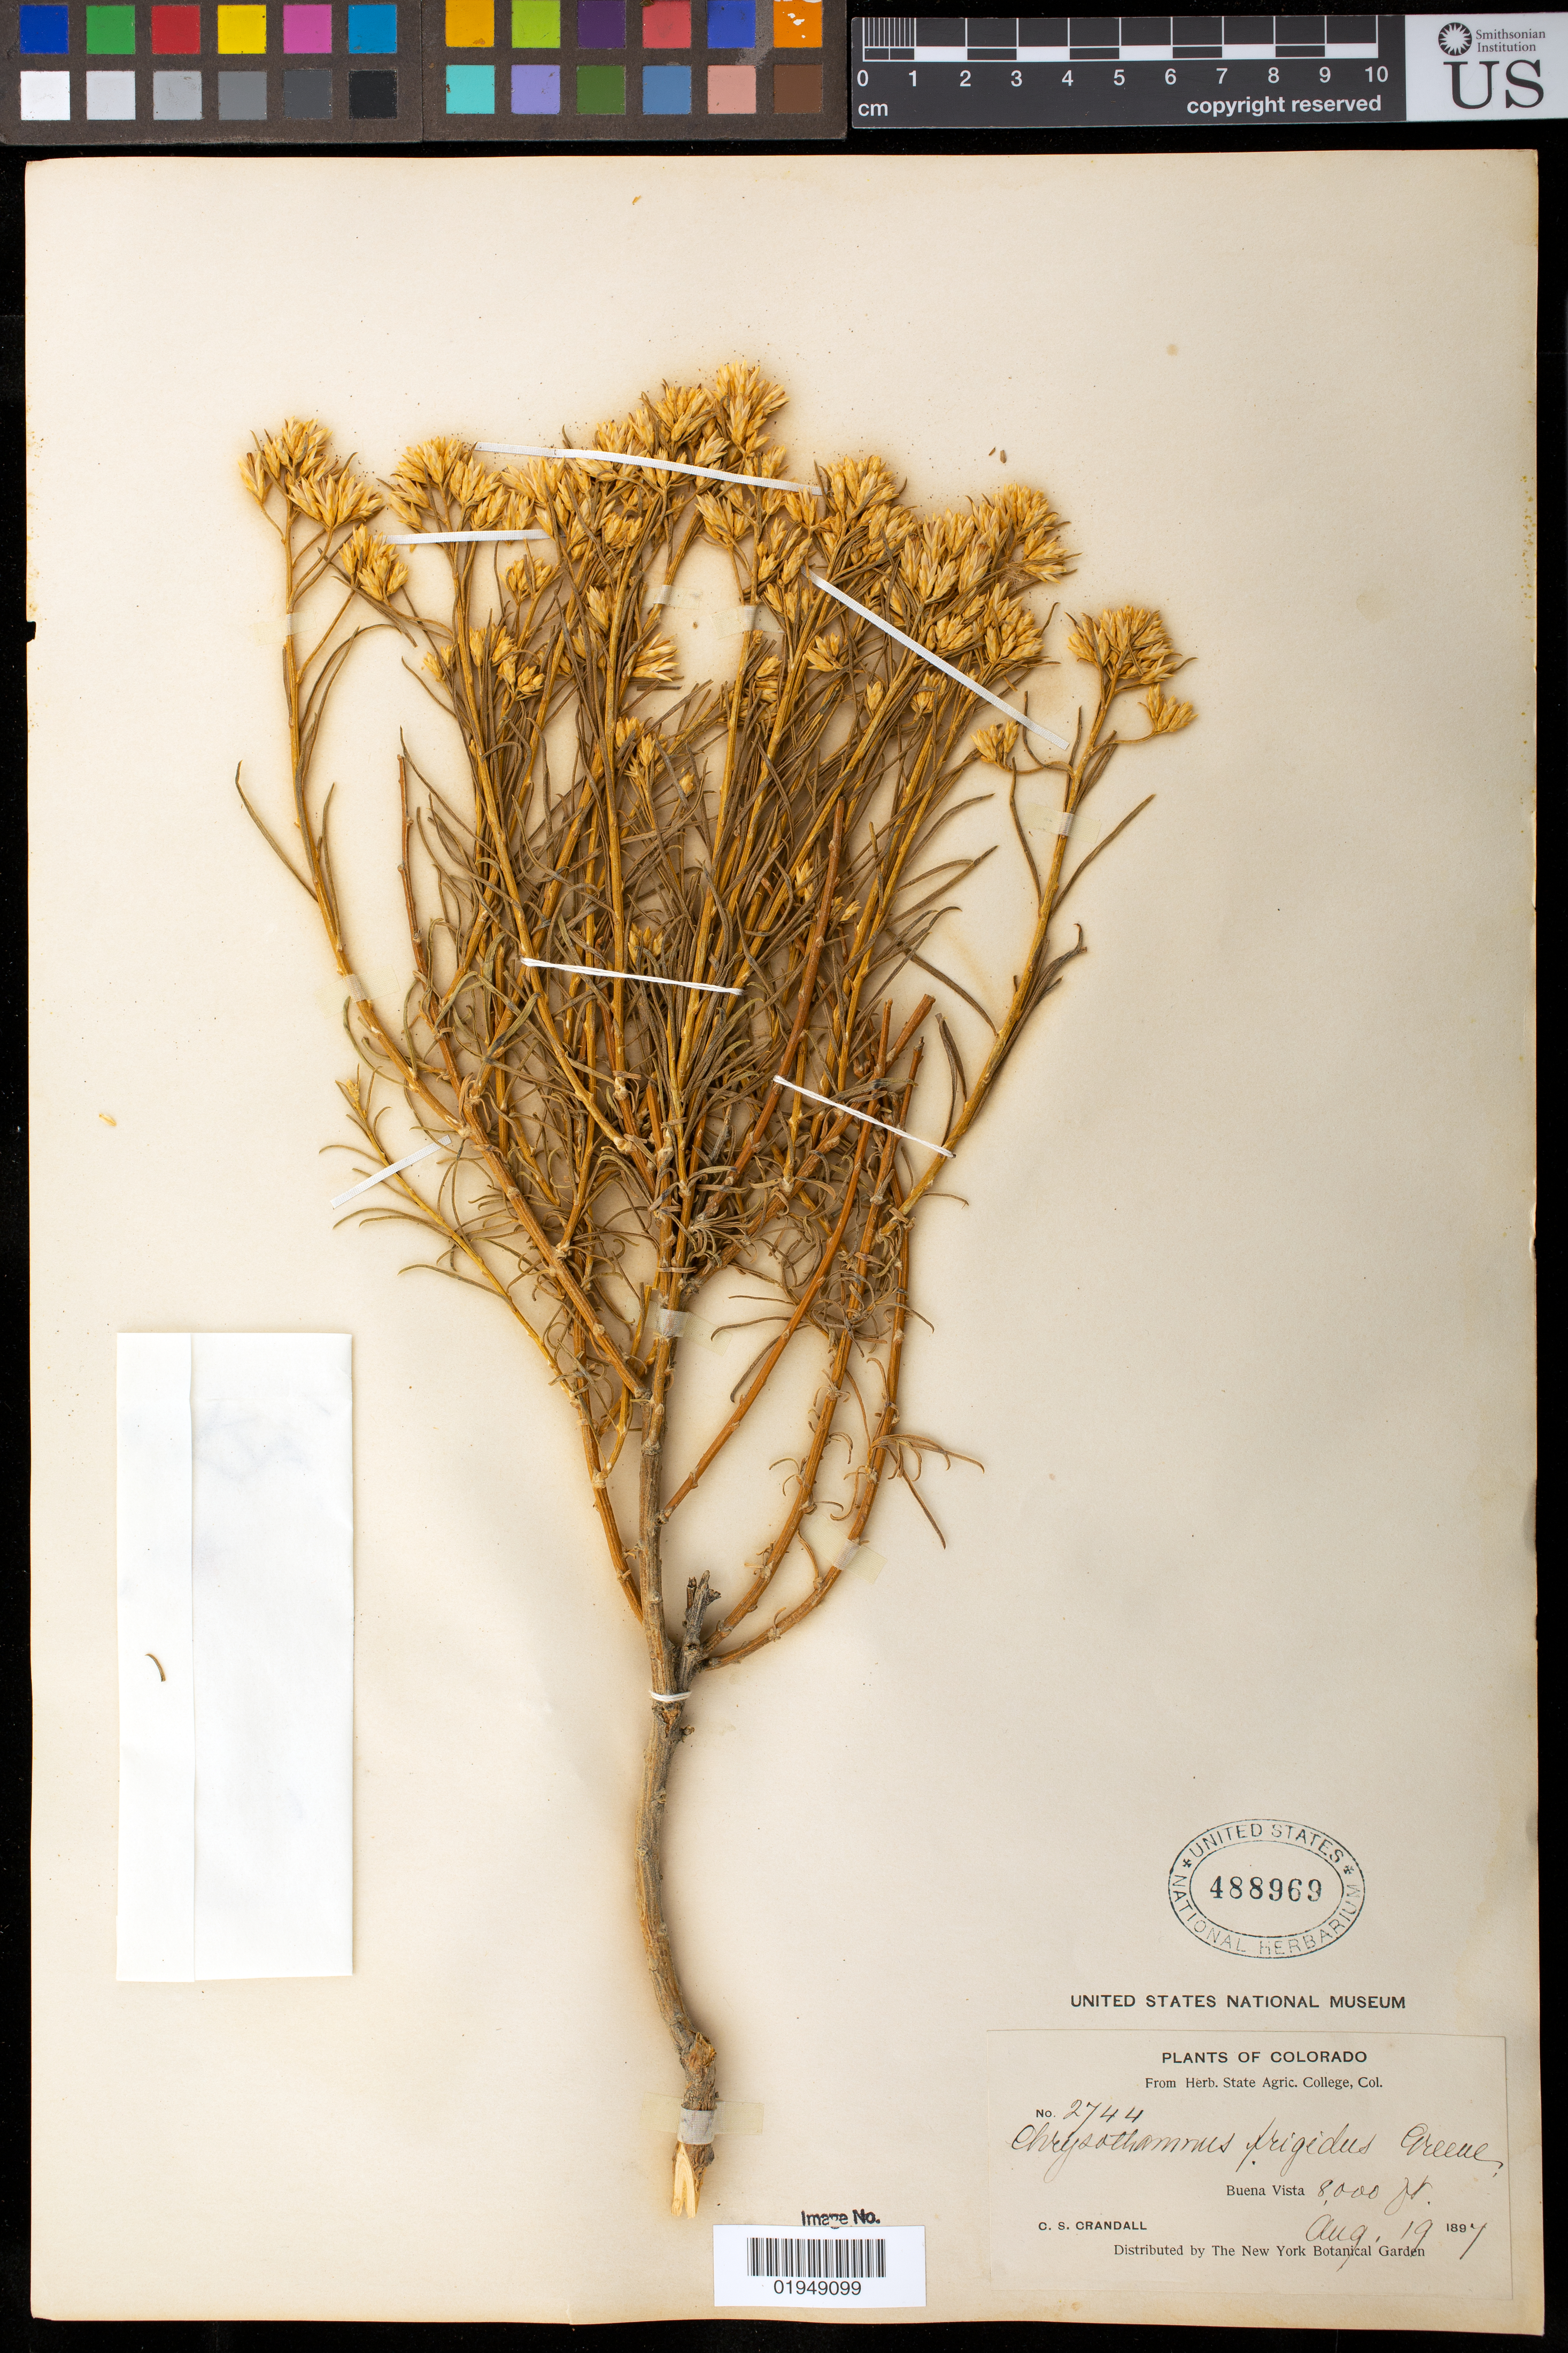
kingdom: Plantae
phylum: Tracheophyta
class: Magnoliopsida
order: Asterales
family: Asteraceae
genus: Ericameria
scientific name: Ericameria nauseosa var. nauseosa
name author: (Pall. ex Pursh) G.L. Nesom & G.I. Baird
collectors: C. Crandall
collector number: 2744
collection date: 1897-08-19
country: United States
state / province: Colorado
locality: Colorado. Buena Vista.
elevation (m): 2438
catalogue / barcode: US 488969